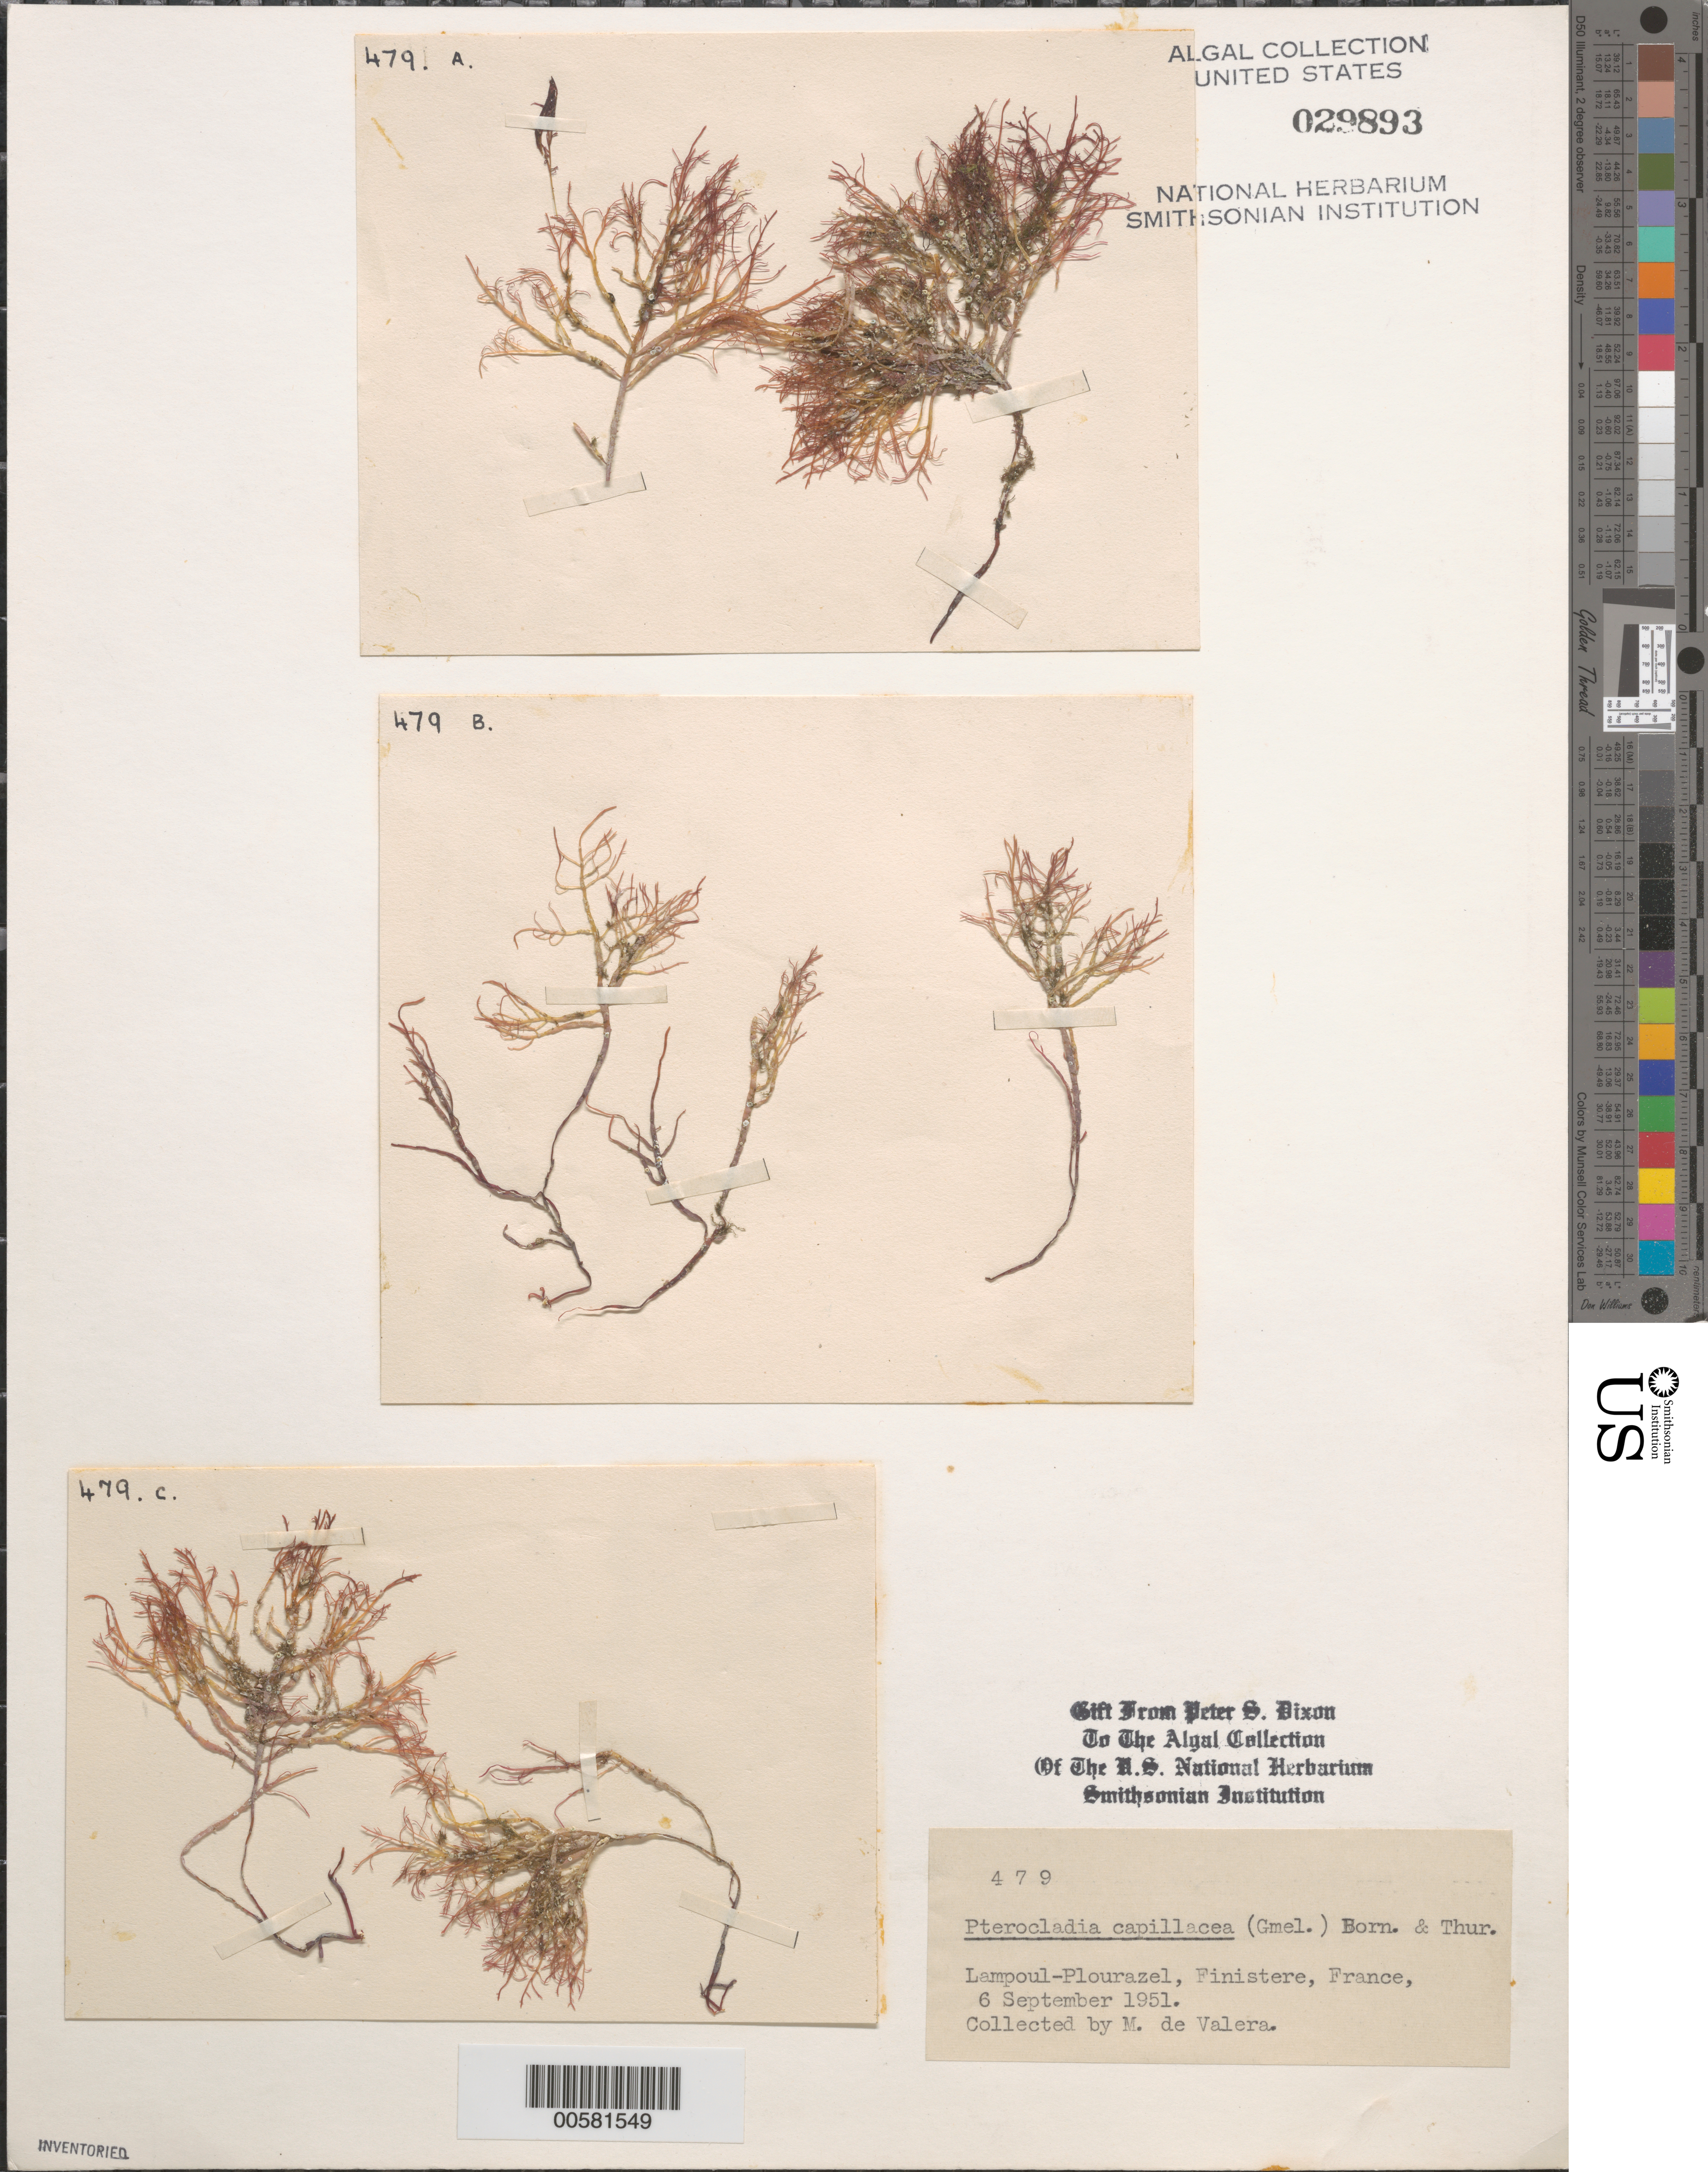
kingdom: Plantae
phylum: Rhodophyta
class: Florideophyceae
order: Gelidiales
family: Pterocladiaceae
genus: Pterocladiella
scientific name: Pterocladiella capillacea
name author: (S.G. Gmel.) Santelices & Hommers.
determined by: Algae name updating Project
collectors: M. De Valera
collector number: PSD 479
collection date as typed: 06 Sep 1951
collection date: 1951-09-06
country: France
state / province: Bretagne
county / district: Finistère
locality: Lampoul-plourazel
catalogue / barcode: US 29893